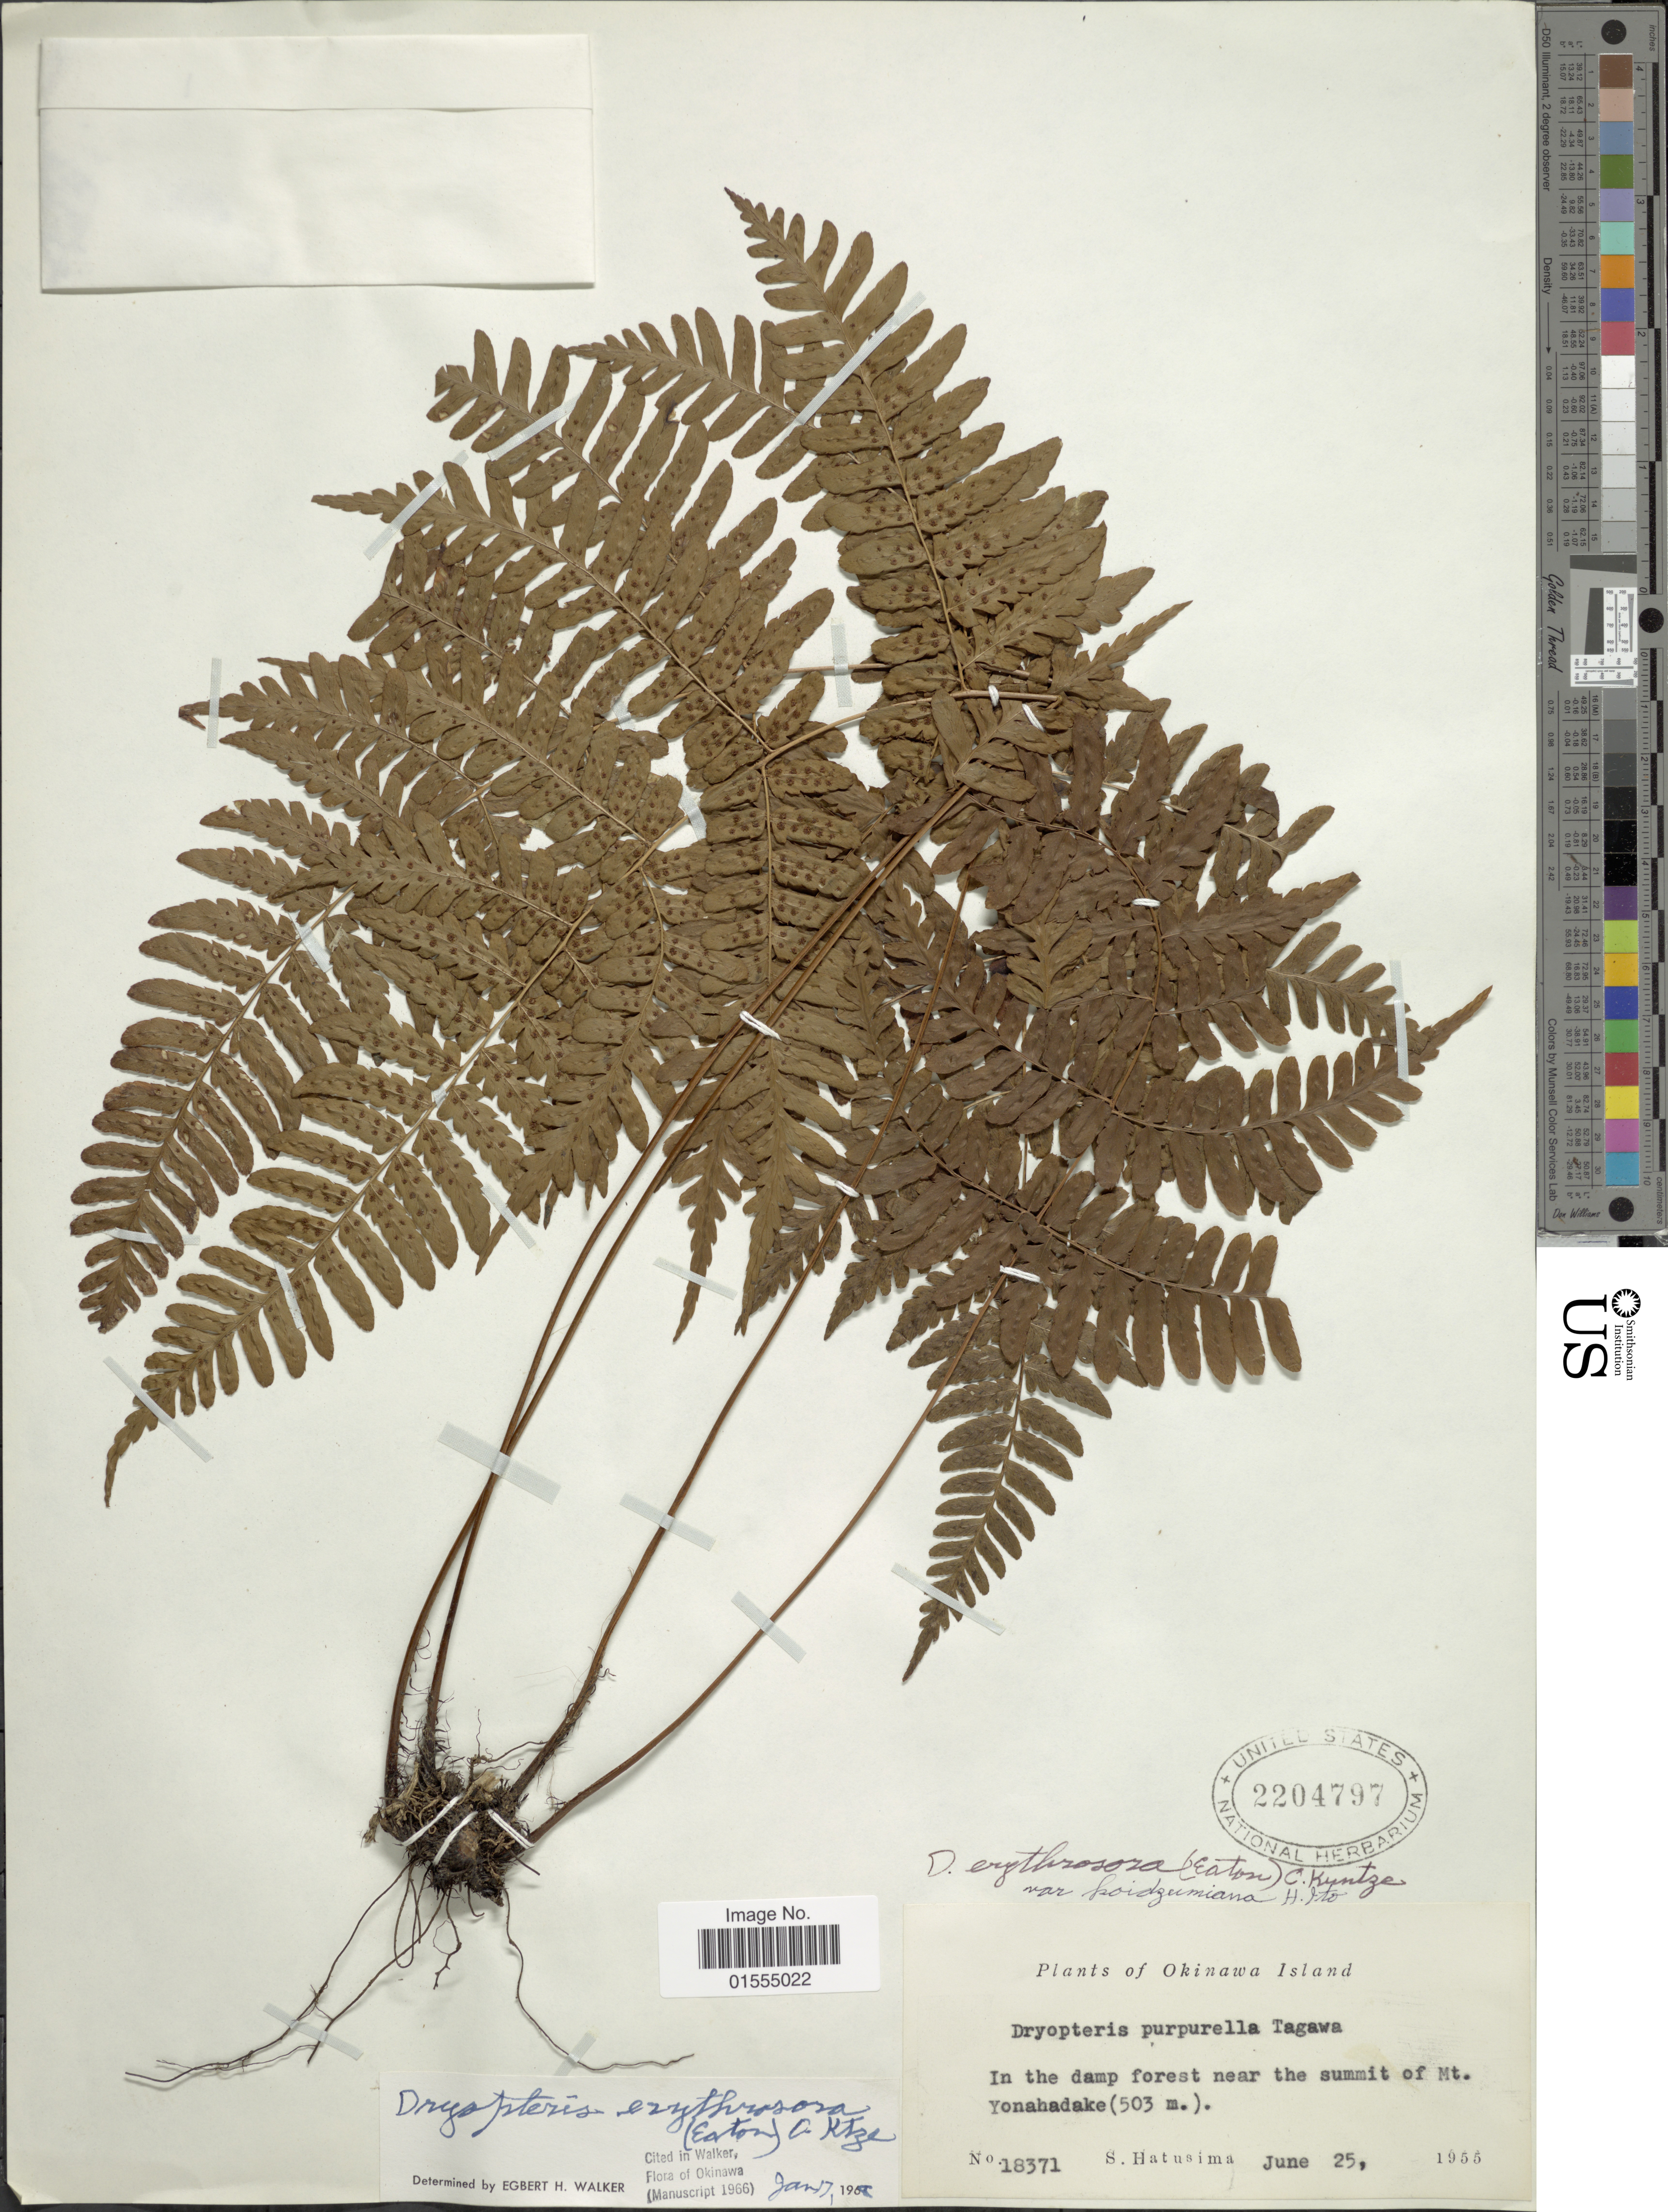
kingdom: Plantae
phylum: Tracheophyta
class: Polypodiopsida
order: Polypodiales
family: Dryopteridaceae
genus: Dryopteris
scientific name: Dryopteris subtriangularis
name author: (C. Hope) C. Chr.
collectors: S. Hatusima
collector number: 18371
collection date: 1955-06-25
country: Japan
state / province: Okinawa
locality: Okinawa island, in the damp forest near the summit of Mt. Yonahadake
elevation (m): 503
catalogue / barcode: US 2204797